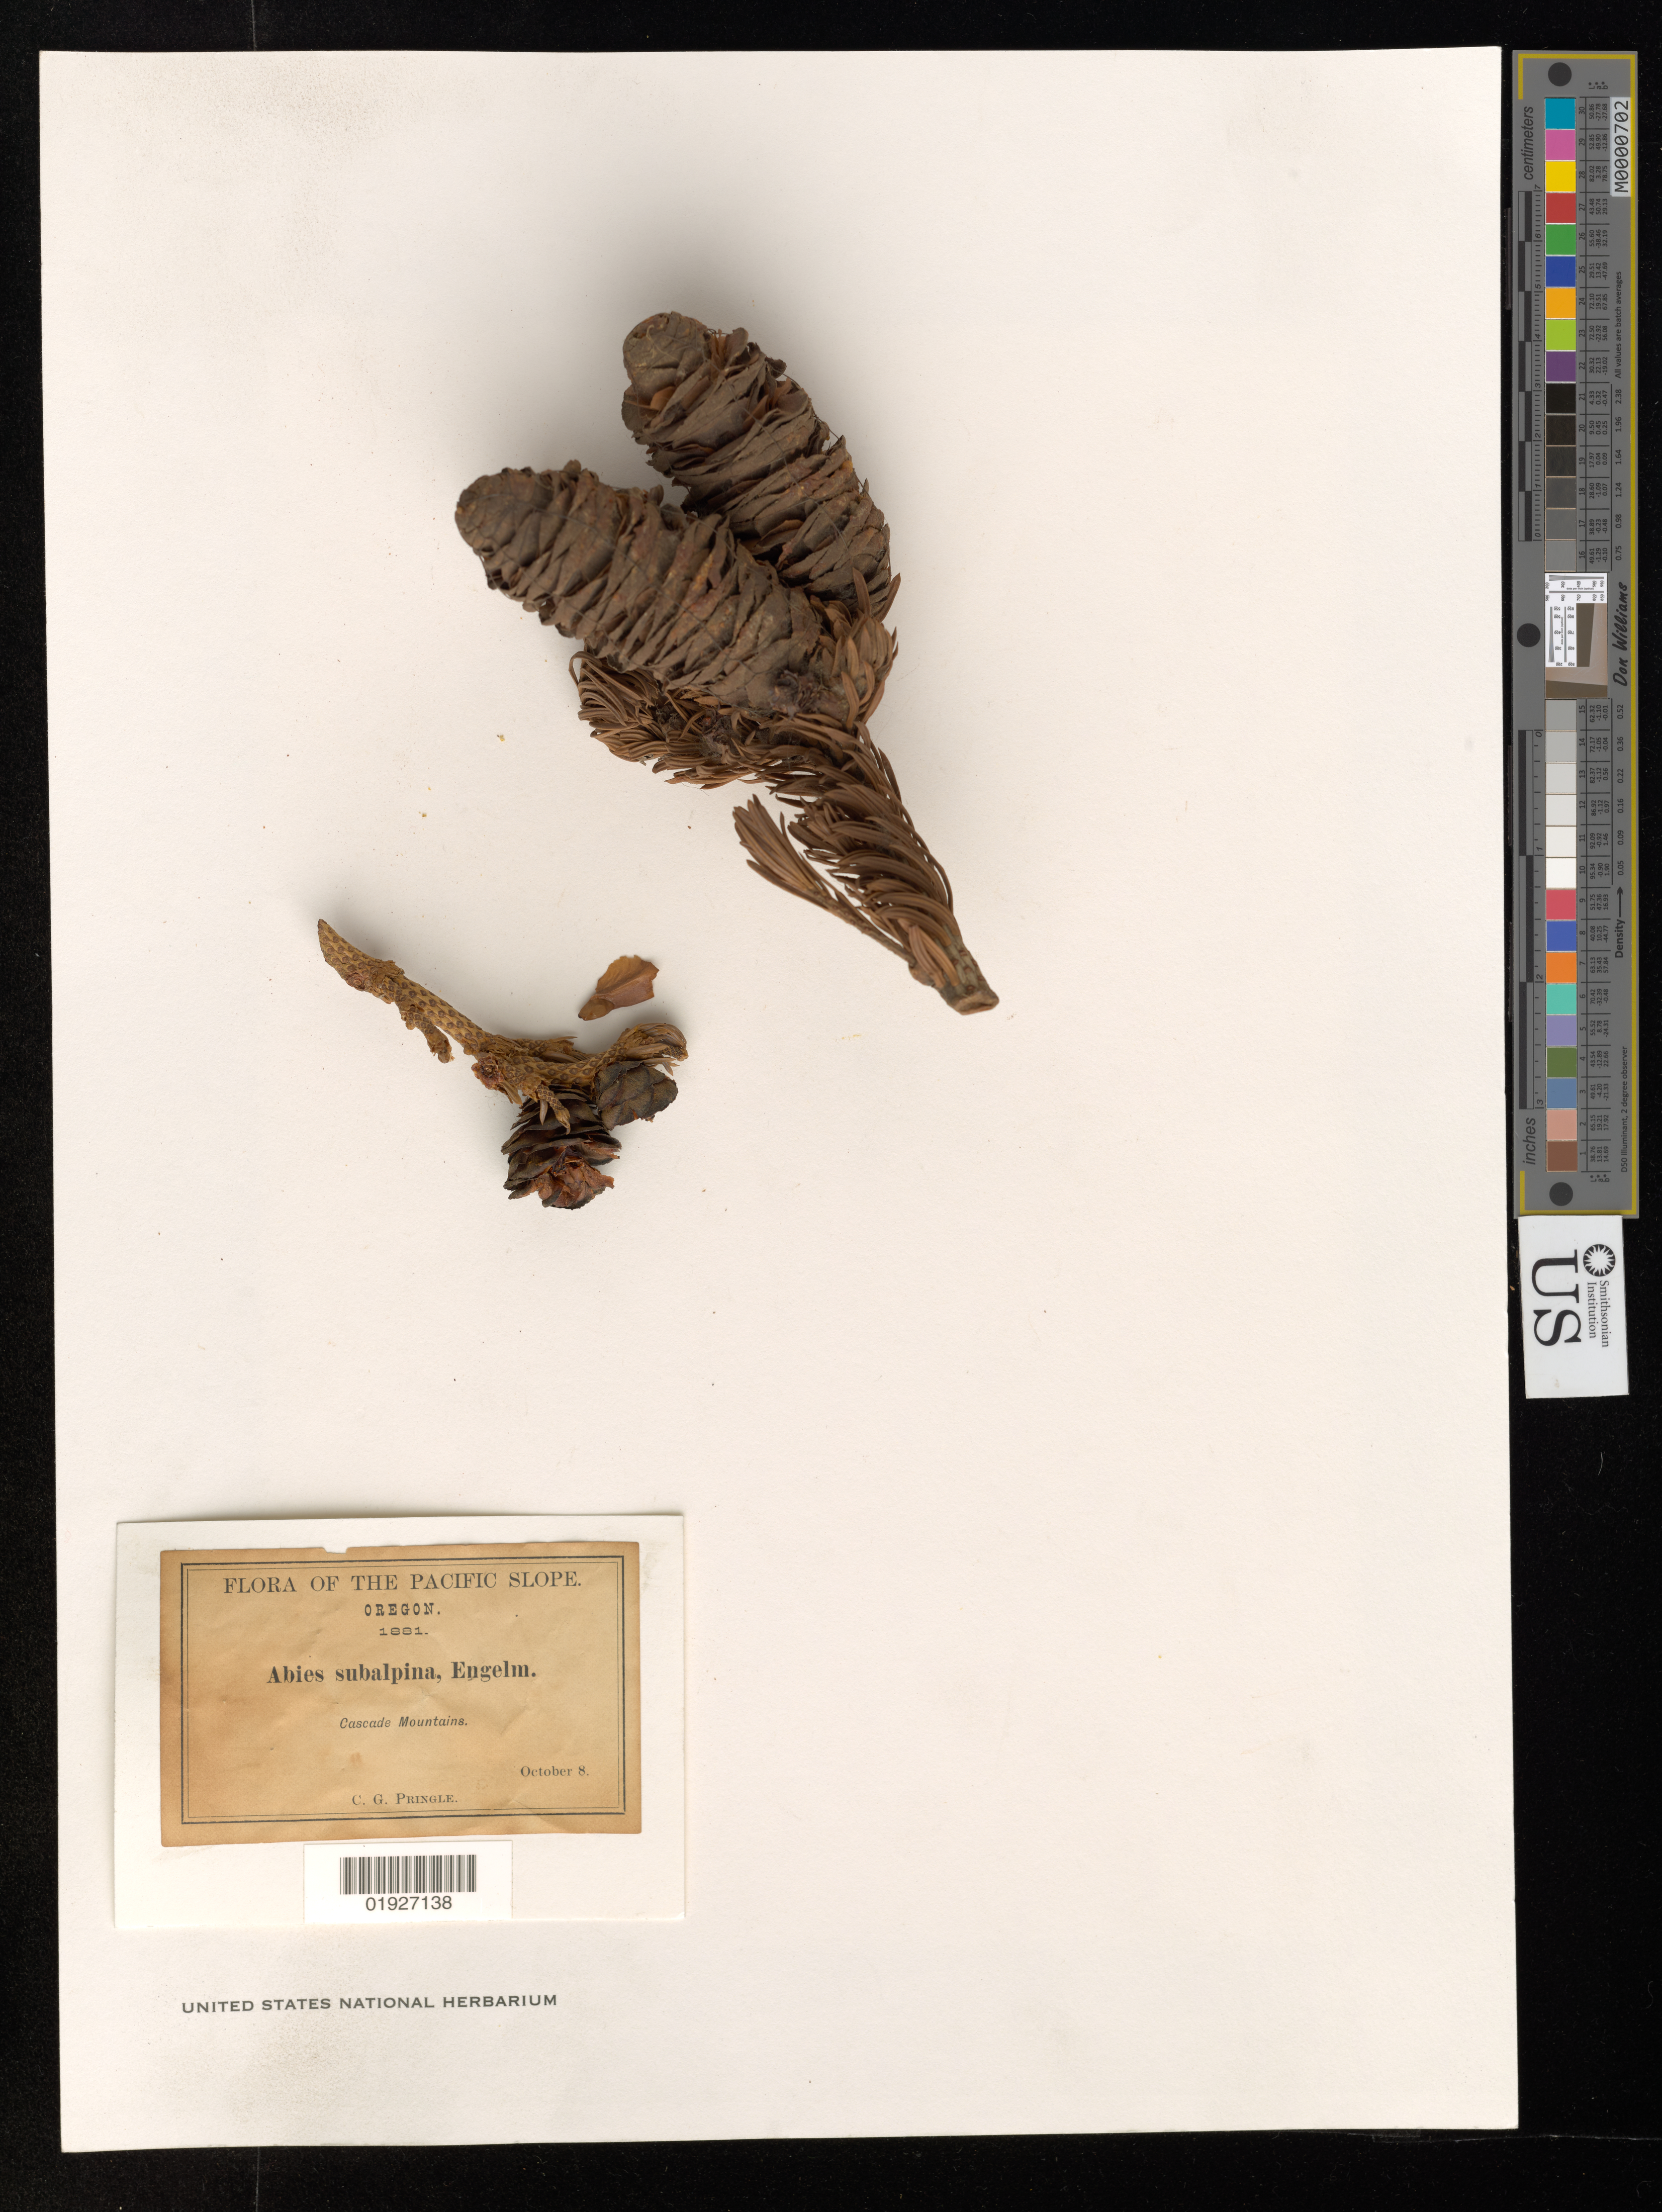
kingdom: Plantae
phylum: Tracheophyta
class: Pinopsida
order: Pinales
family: Pinaceae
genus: Abies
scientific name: Abies religiosa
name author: (Kunth) Schltdl. & Cham.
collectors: C. G. Pringle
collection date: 1881-10-08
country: United States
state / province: Oregon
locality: The Pacific Slope, Cascade Mountains